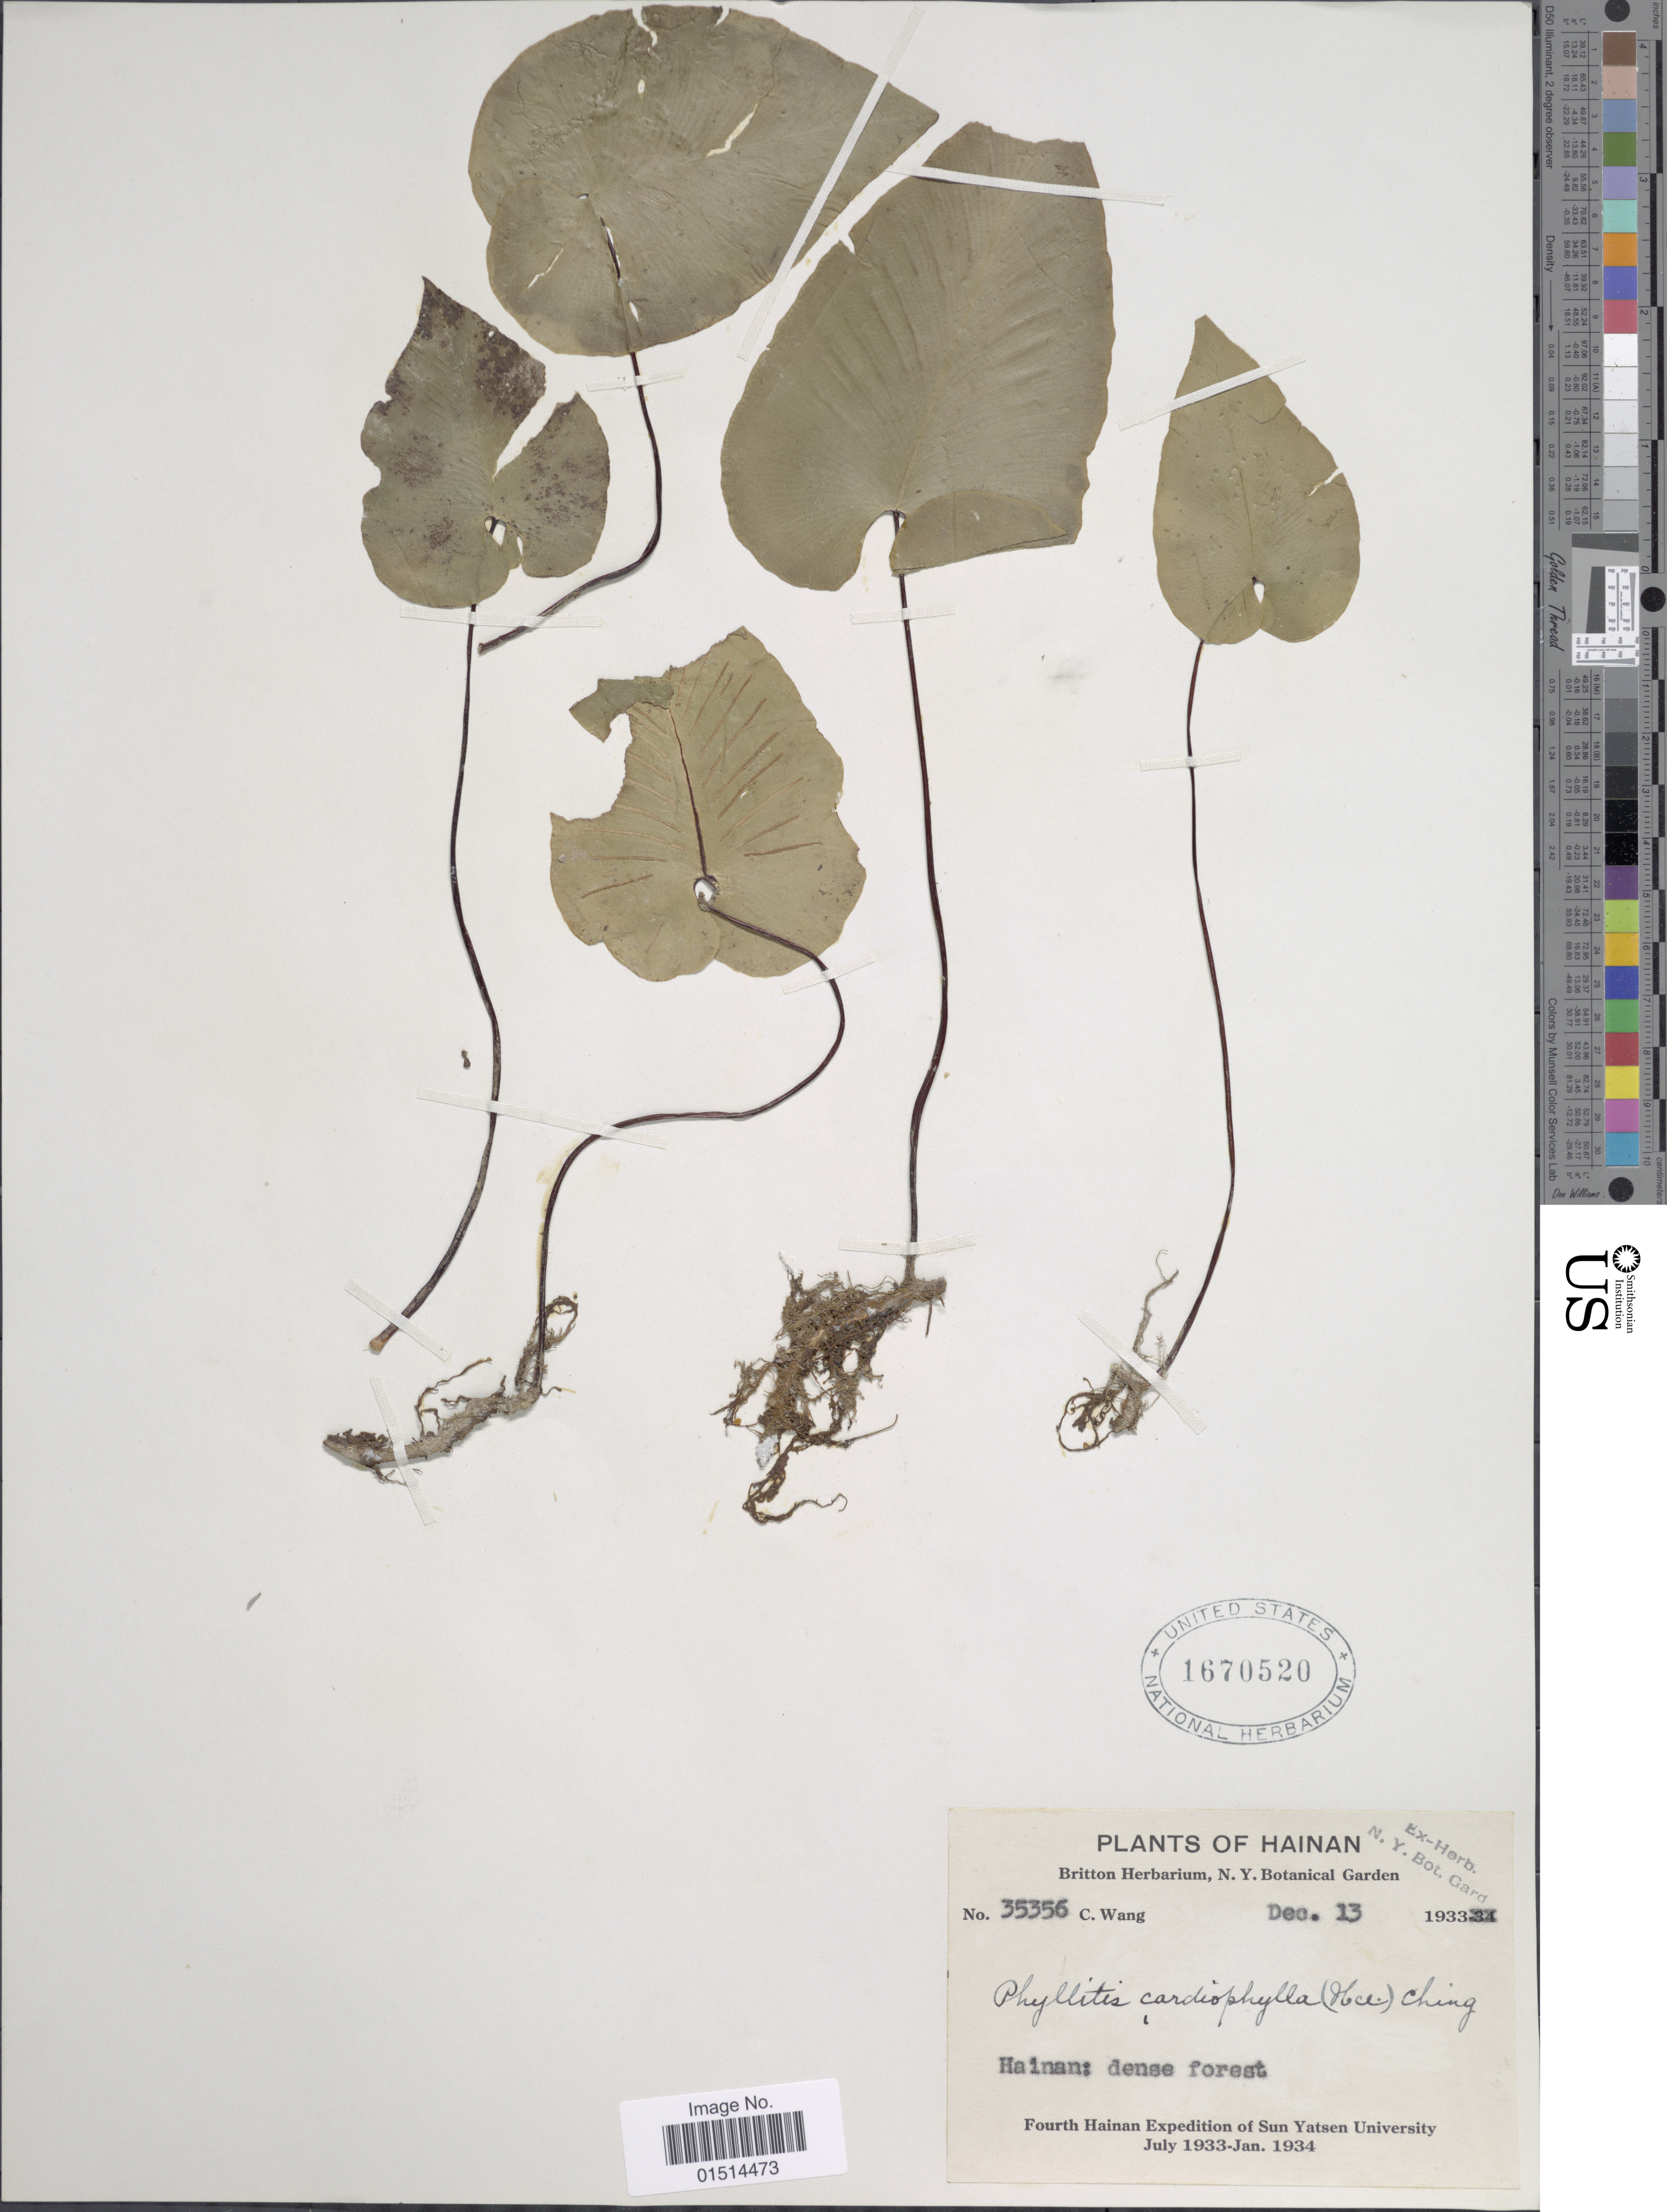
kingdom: Plantae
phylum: Tracheophyta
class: Polypodiopsida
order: Polypodiales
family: Aspleniaceae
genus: Asplenium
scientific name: Asplenium cardiophyllum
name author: (Hance) Baker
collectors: C. Wang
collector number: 35356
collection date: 1933-12-13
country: China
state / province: Hainan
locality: Hainan; dense forest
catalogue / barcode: US 1670520